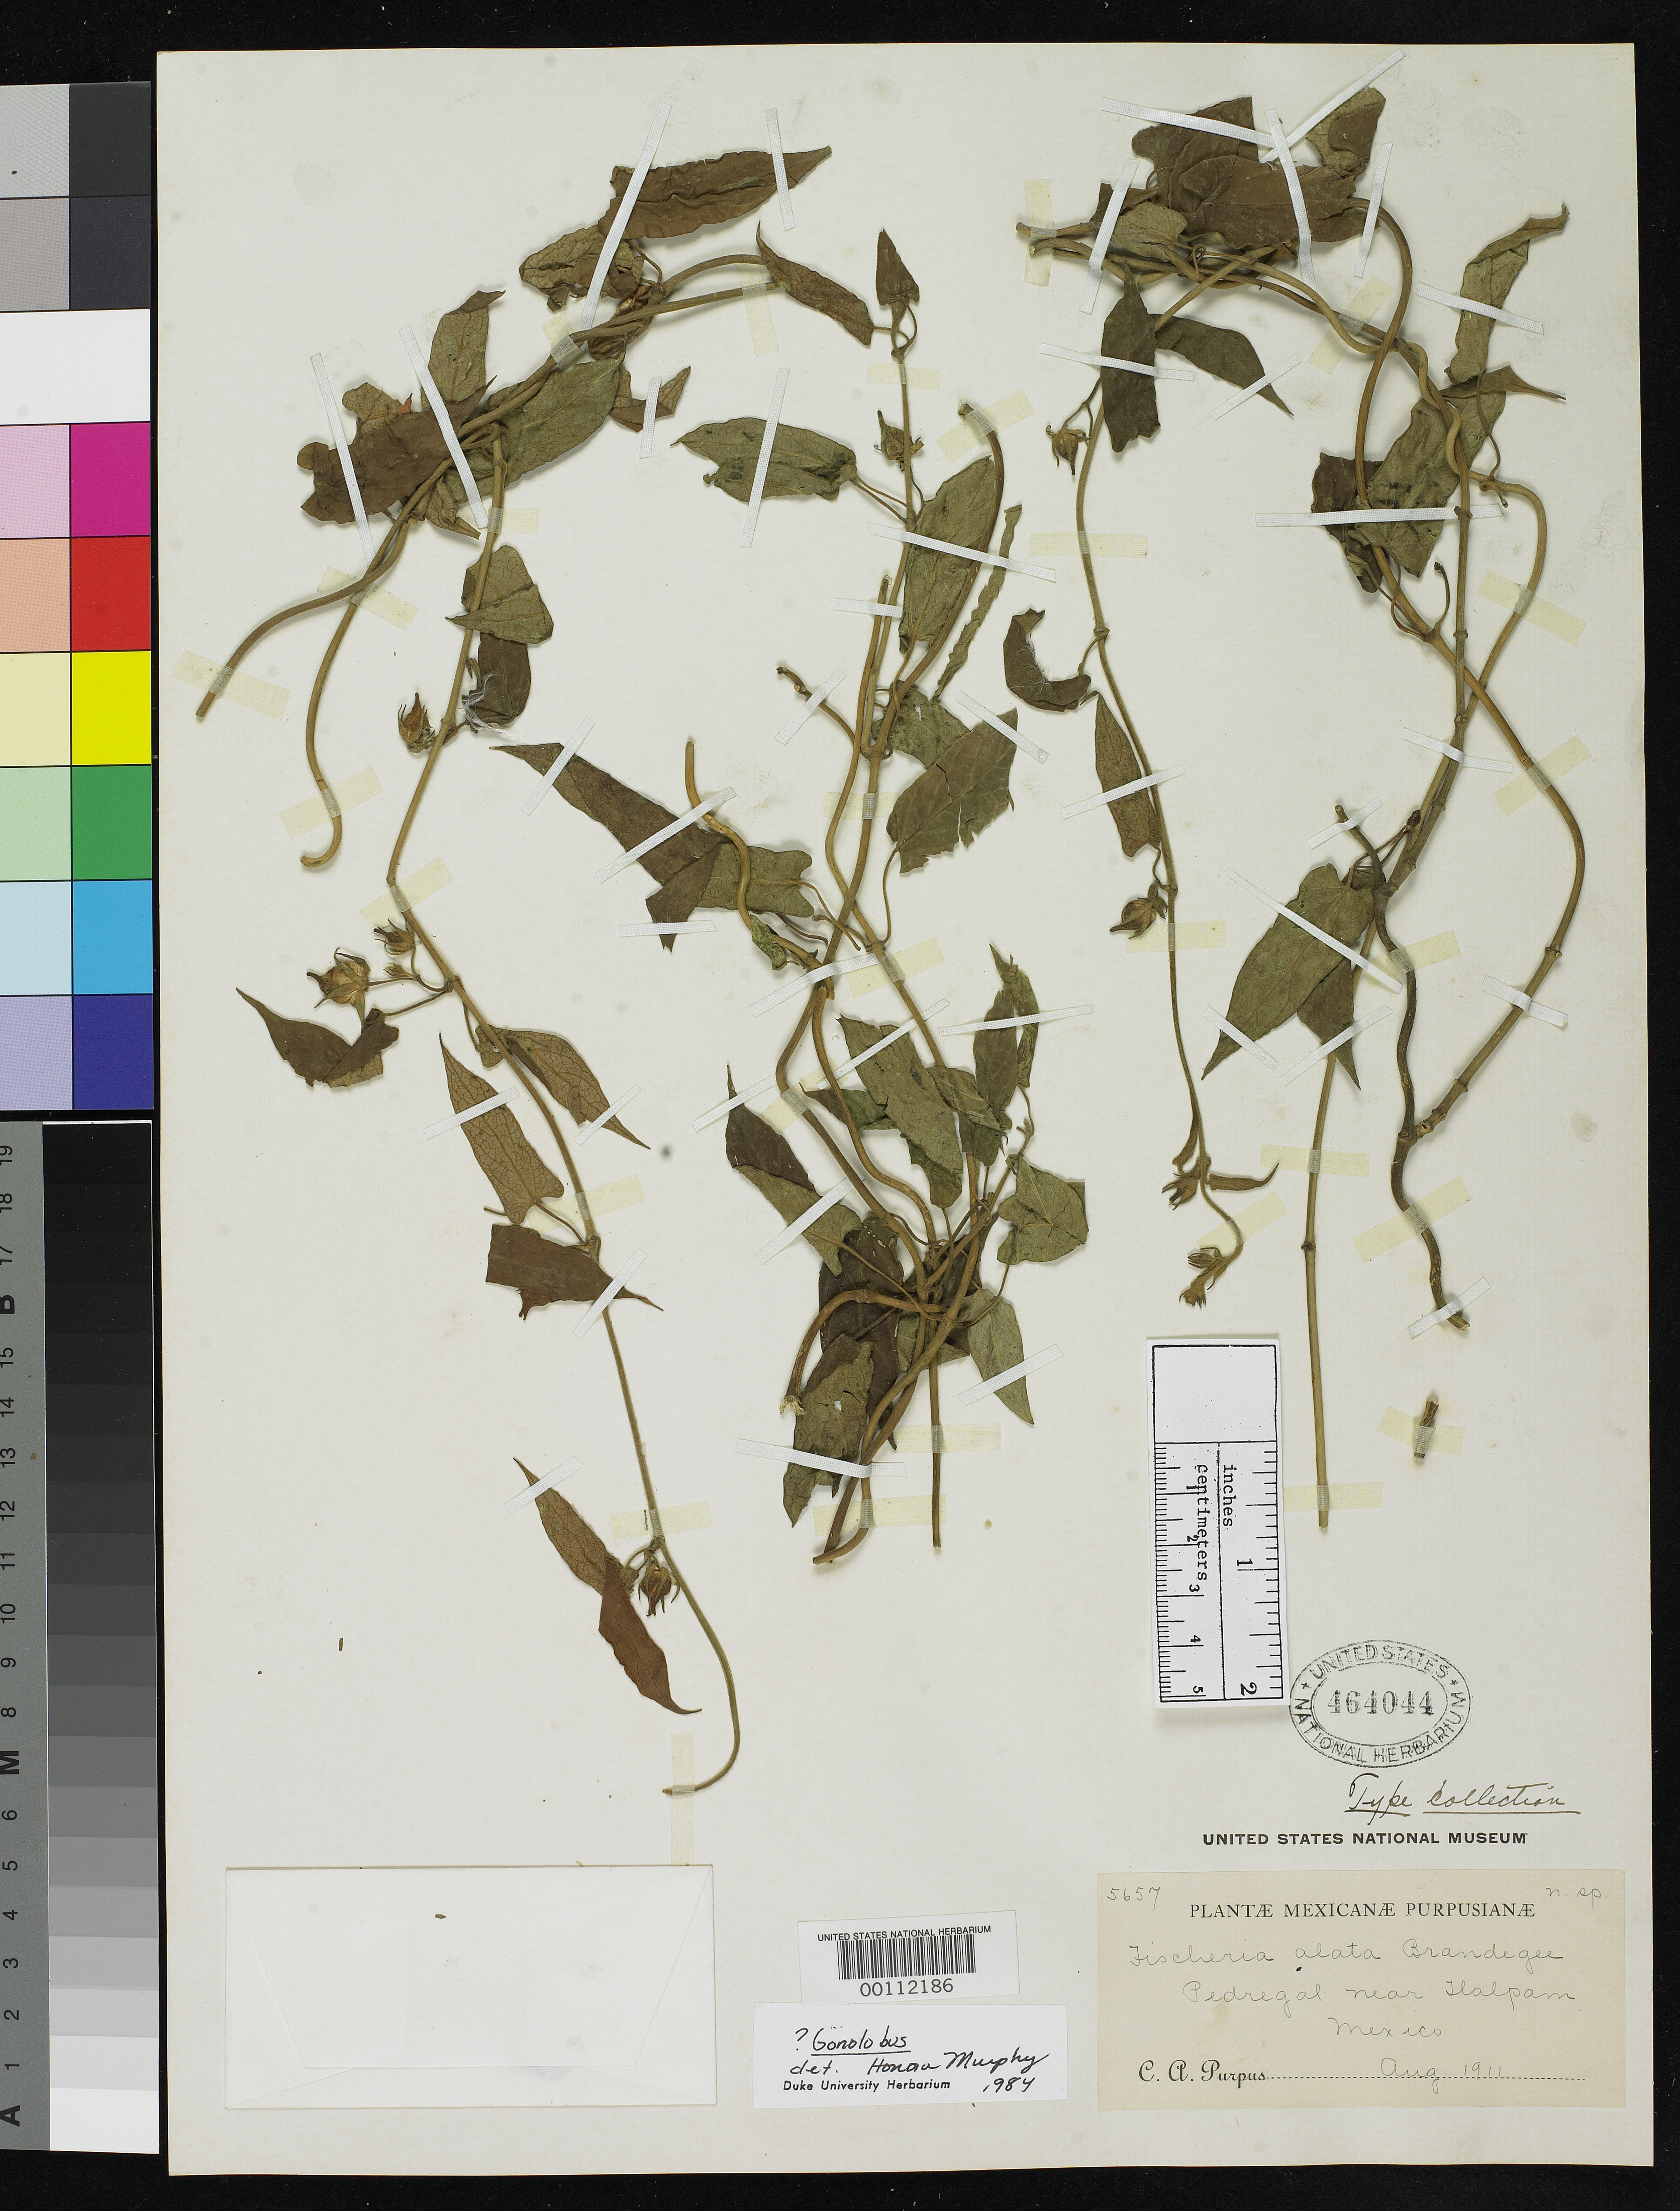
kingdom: Plantae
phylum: Tracheophyta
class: Magnoliopsida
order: Gentianales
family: Apocynaceae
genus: Fischeria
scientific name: Fischeria alata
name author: Brandegee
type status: Isotype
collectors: C. A. Purpus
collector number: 5657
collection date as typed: Aug 1911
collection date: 1911-08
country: Mexico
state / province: México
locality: Pedregal, near Tlalpam.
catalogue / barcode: US 464044